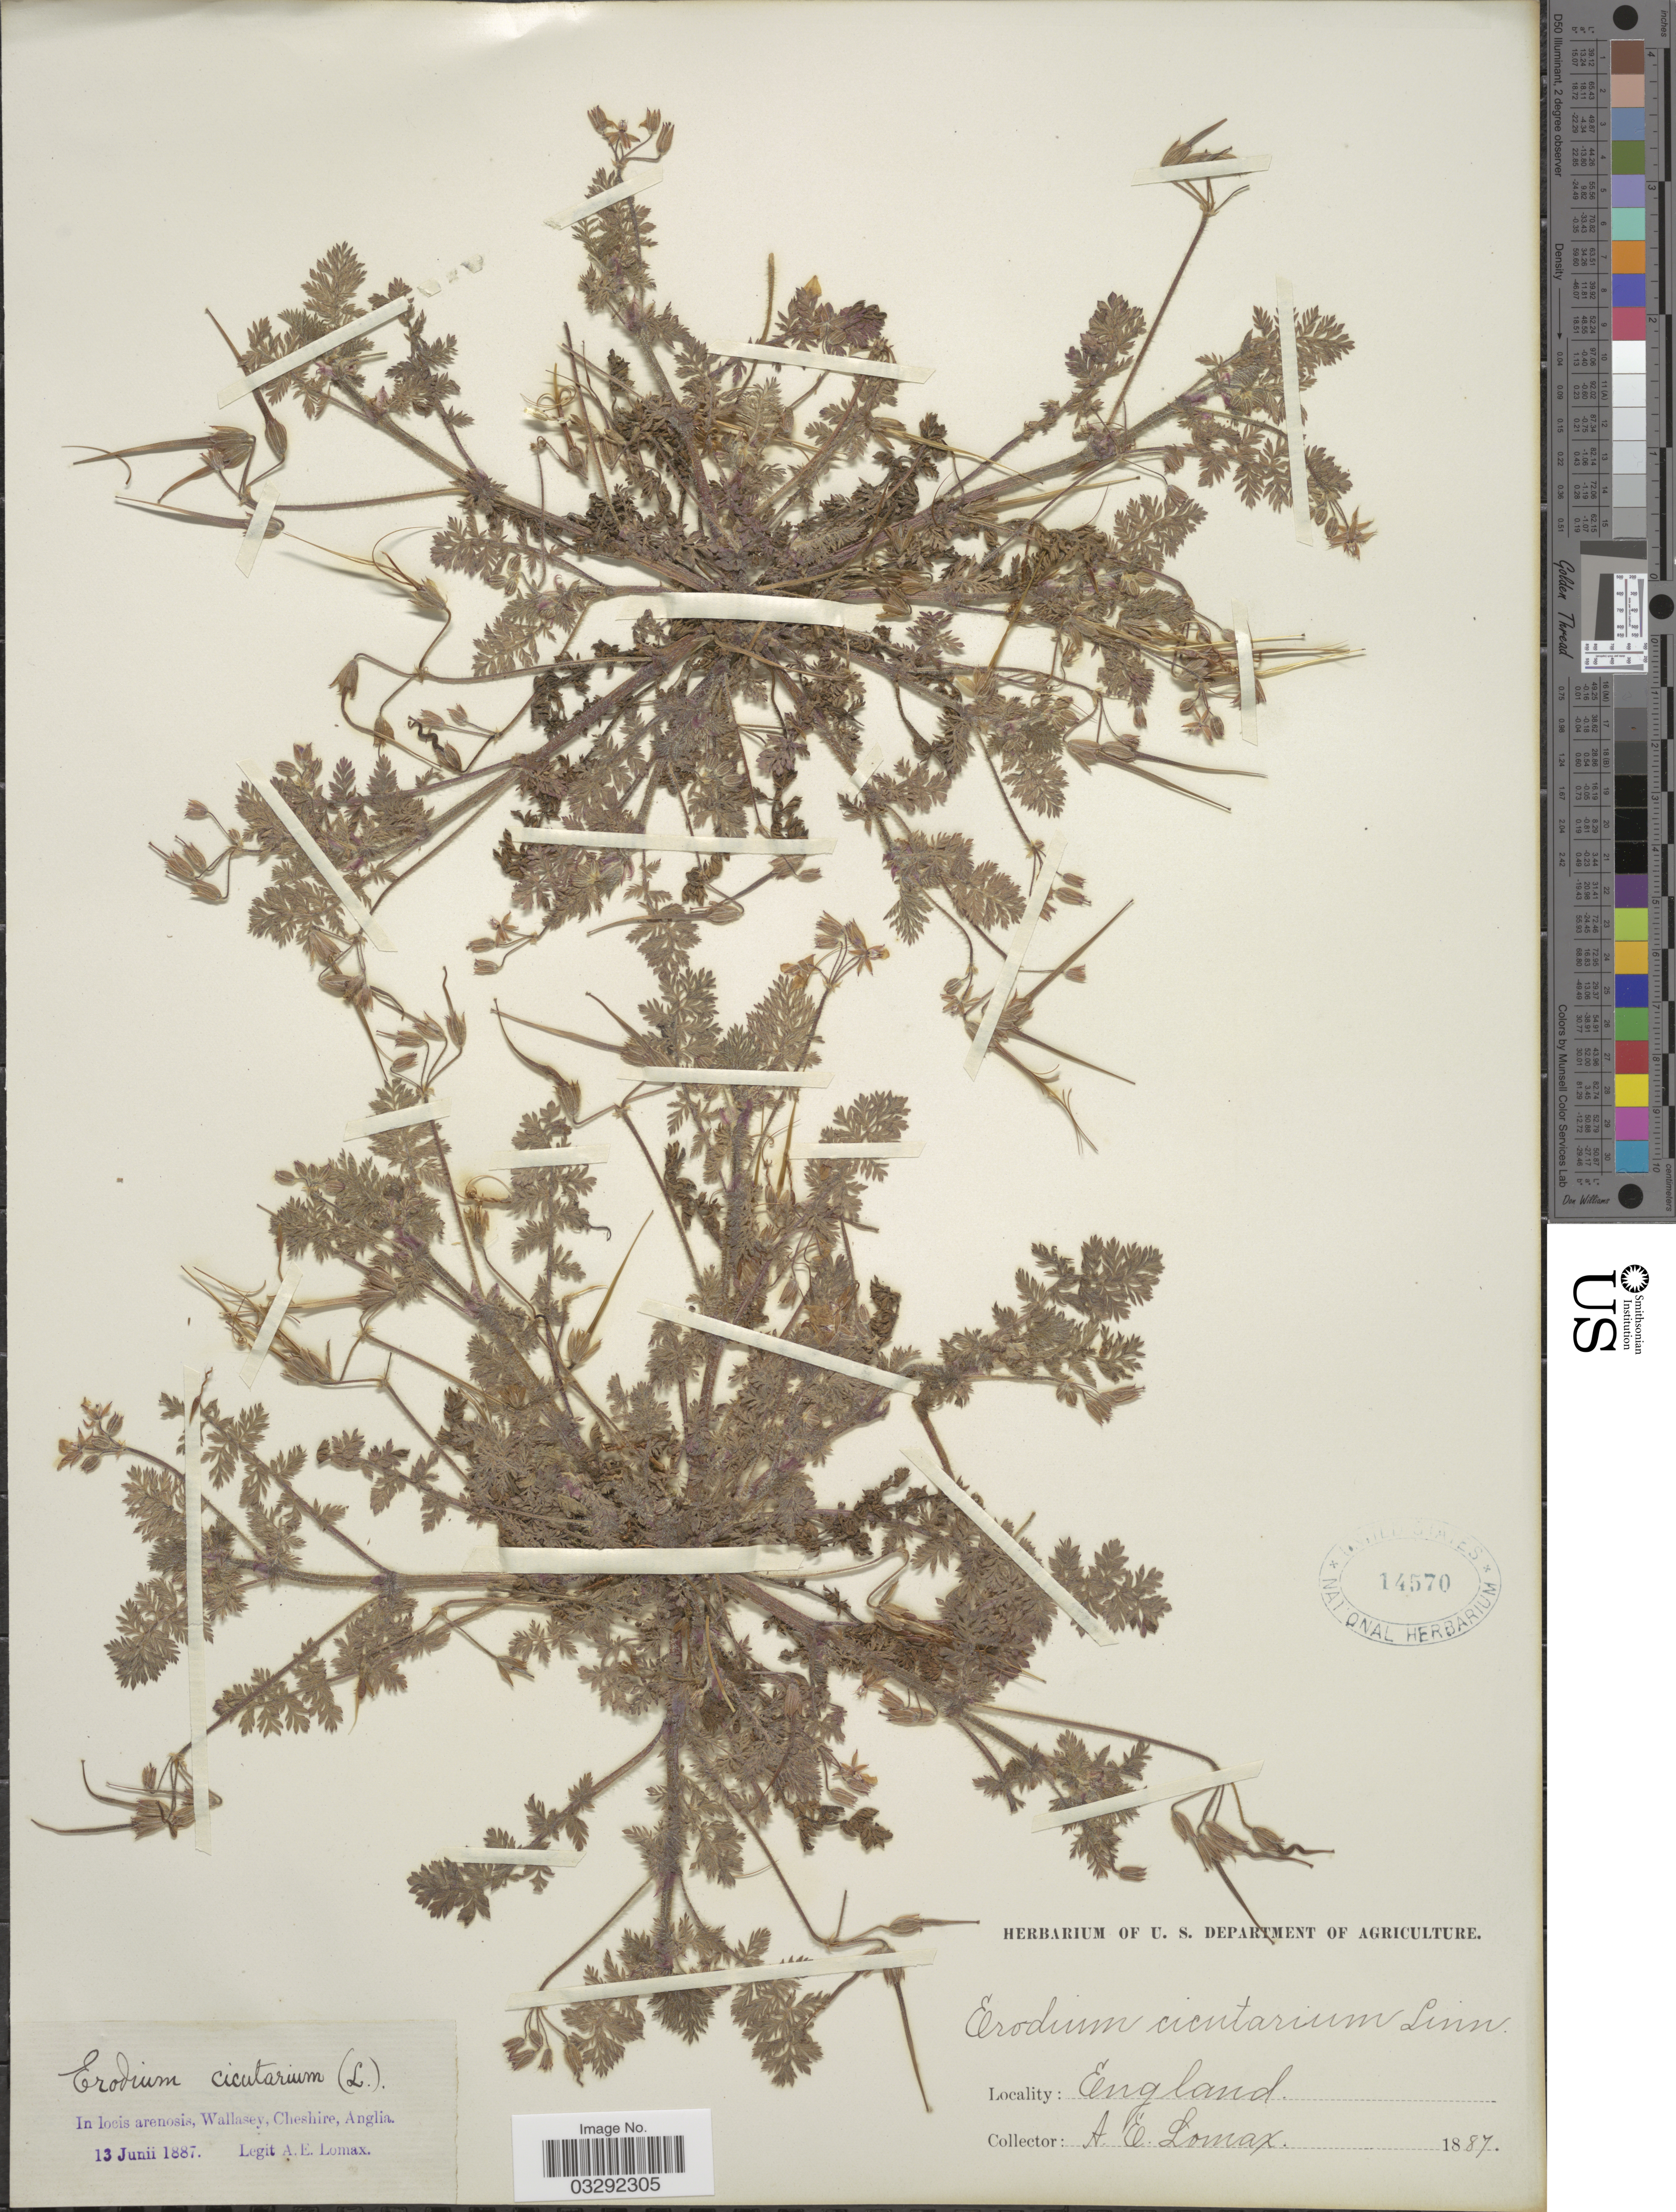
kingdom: Plantae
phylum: Tracheophyta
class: Magnoliopsida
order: Geraniales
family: Geraniaceae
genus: Erodium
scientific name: Erodium cicutarium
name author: (L.) L'Hér.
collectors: A. Lomax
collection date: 1887-06-13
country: United Kingdom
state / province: England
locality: In locis arenosis, Wallasey, Cheshire, Anglia.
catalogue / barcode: US 14570